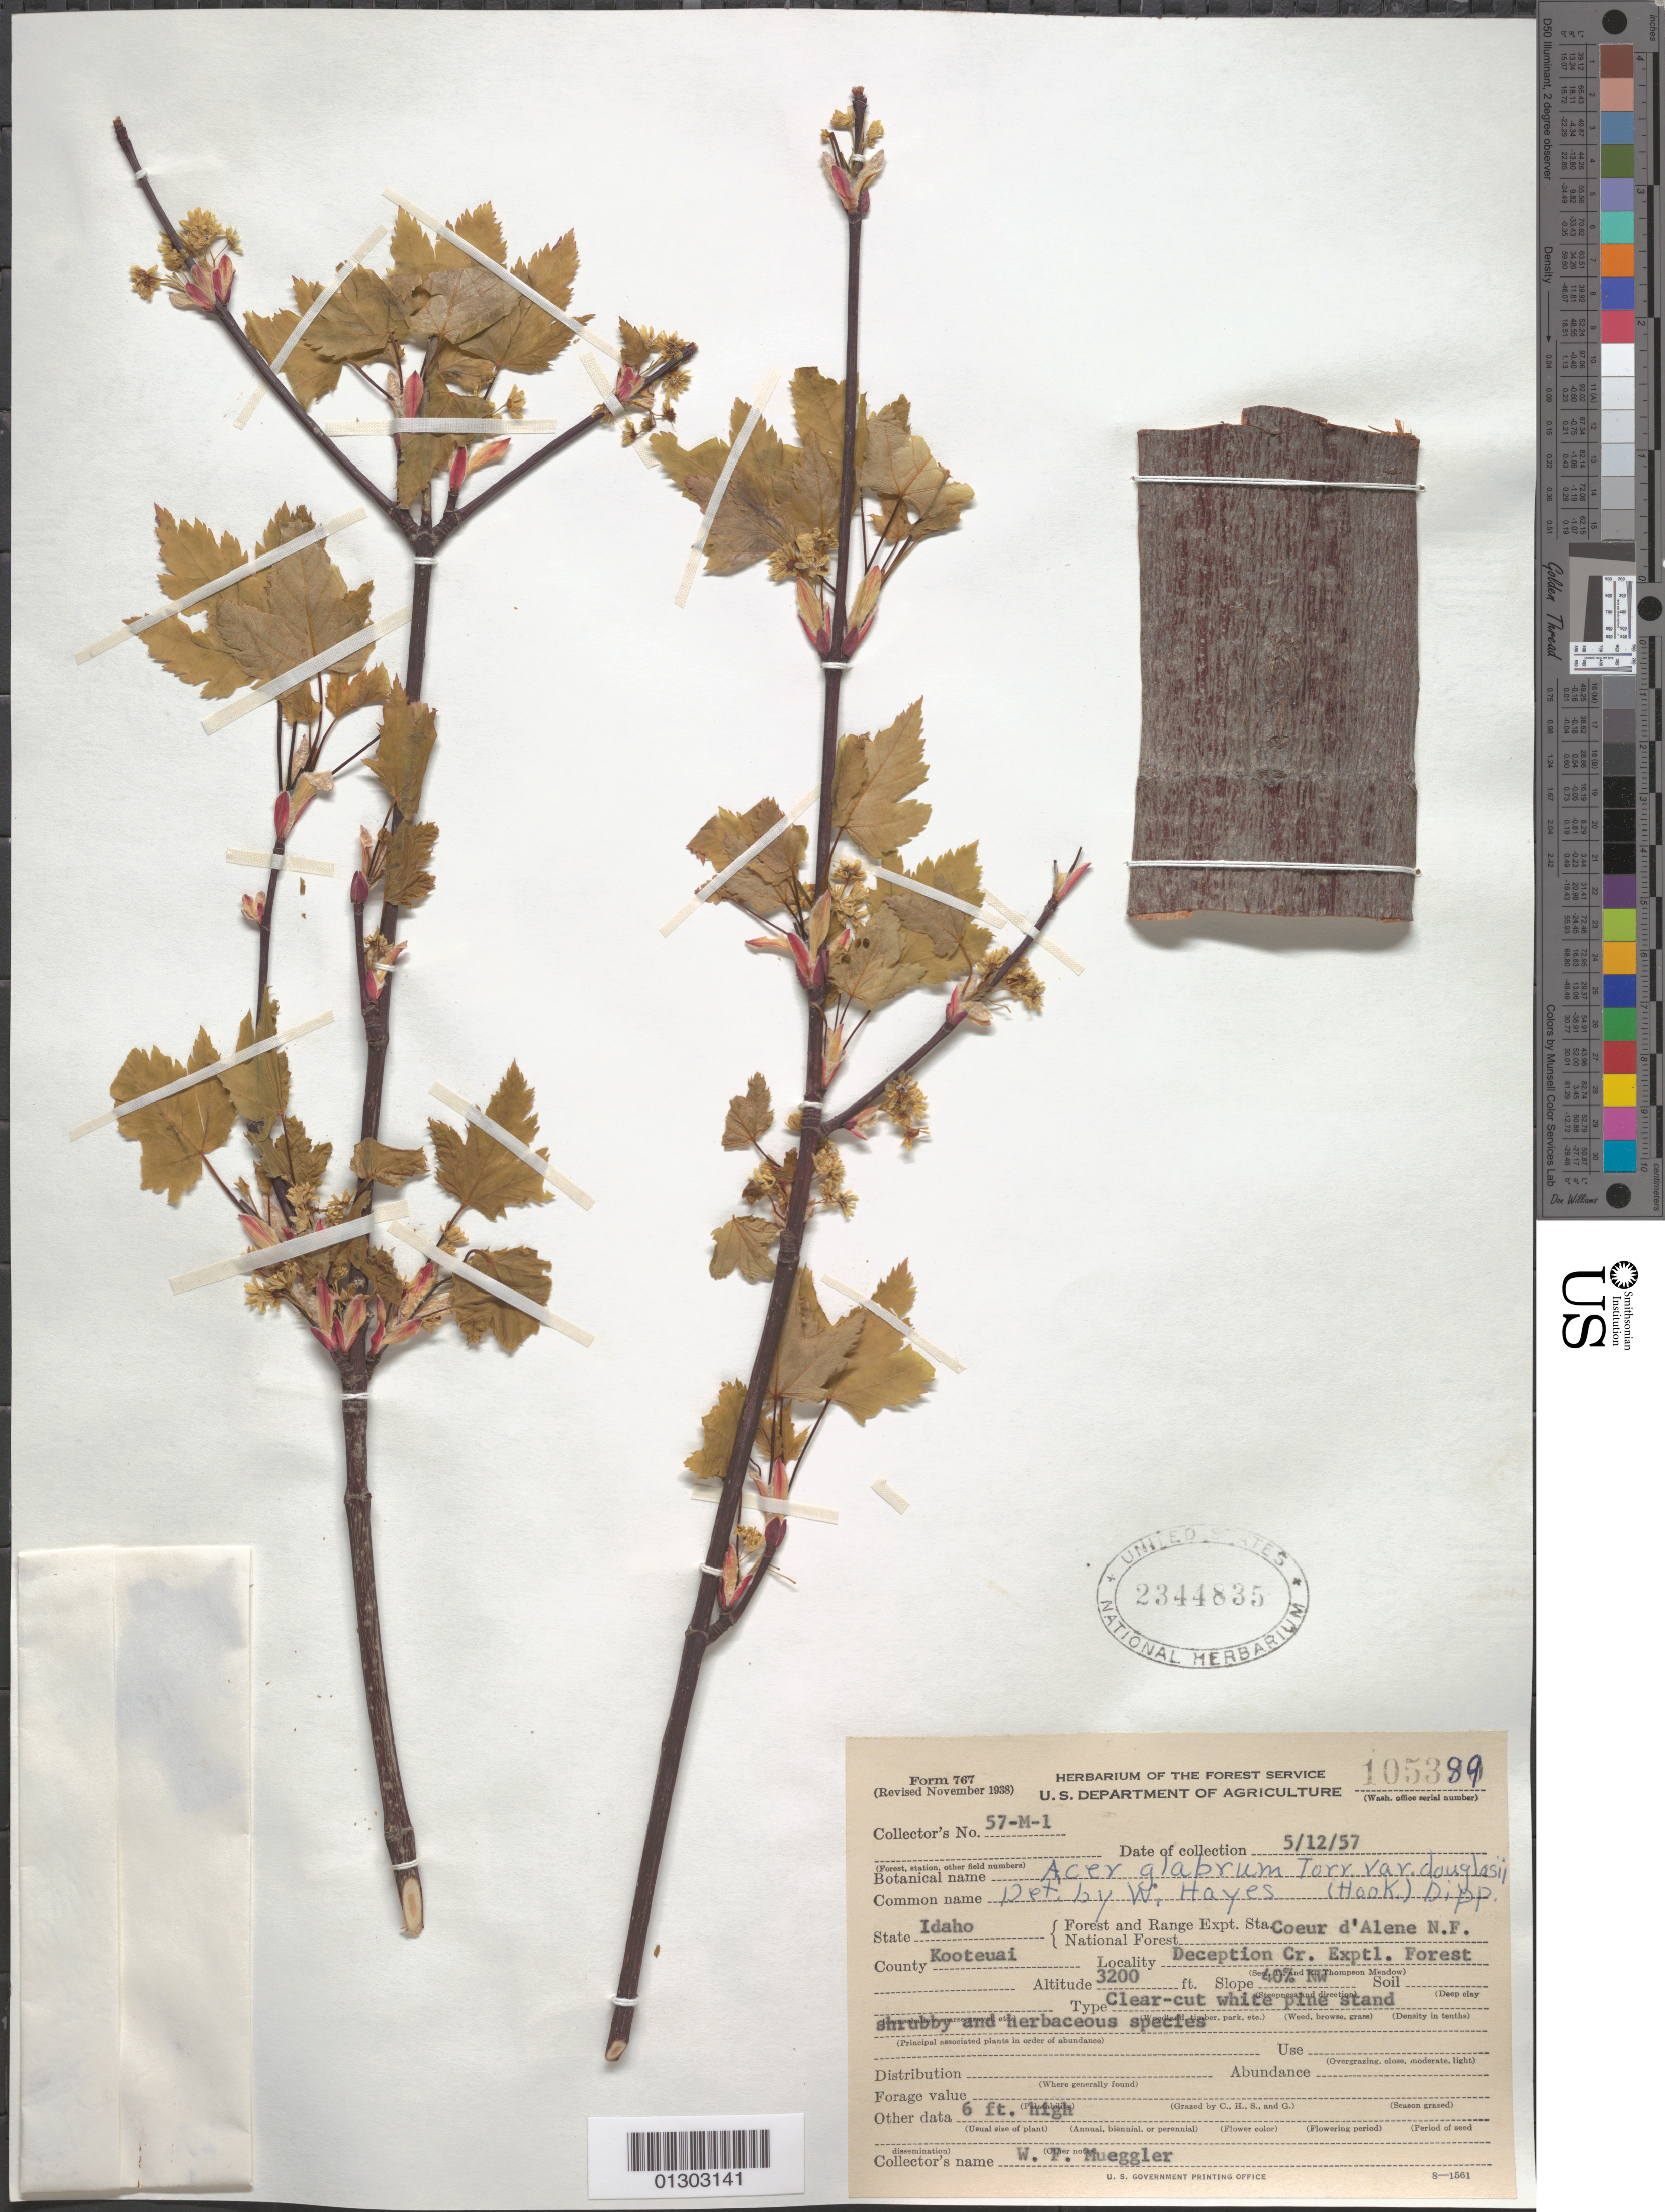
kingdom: Plantae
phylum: Tracheophyta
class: Magnoliopsida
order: Sapindales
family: Sapindaceae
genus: Acer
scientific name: Acer glabrum var. douglasii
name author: (Hook.) Dippel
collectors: W. Mueggler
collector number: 57-M-1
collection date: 1957-05-12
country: United States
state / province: Idaho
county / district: Kootenai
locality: Kootenai County, Coeur d'Alene N.F., DeceptionCr. Exptl. Forest.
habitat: Clear-cut white pine stand, shrubby and herbaceous.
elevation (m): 975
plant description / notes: Wash. office serial number: 105389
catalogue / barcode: US 2344835